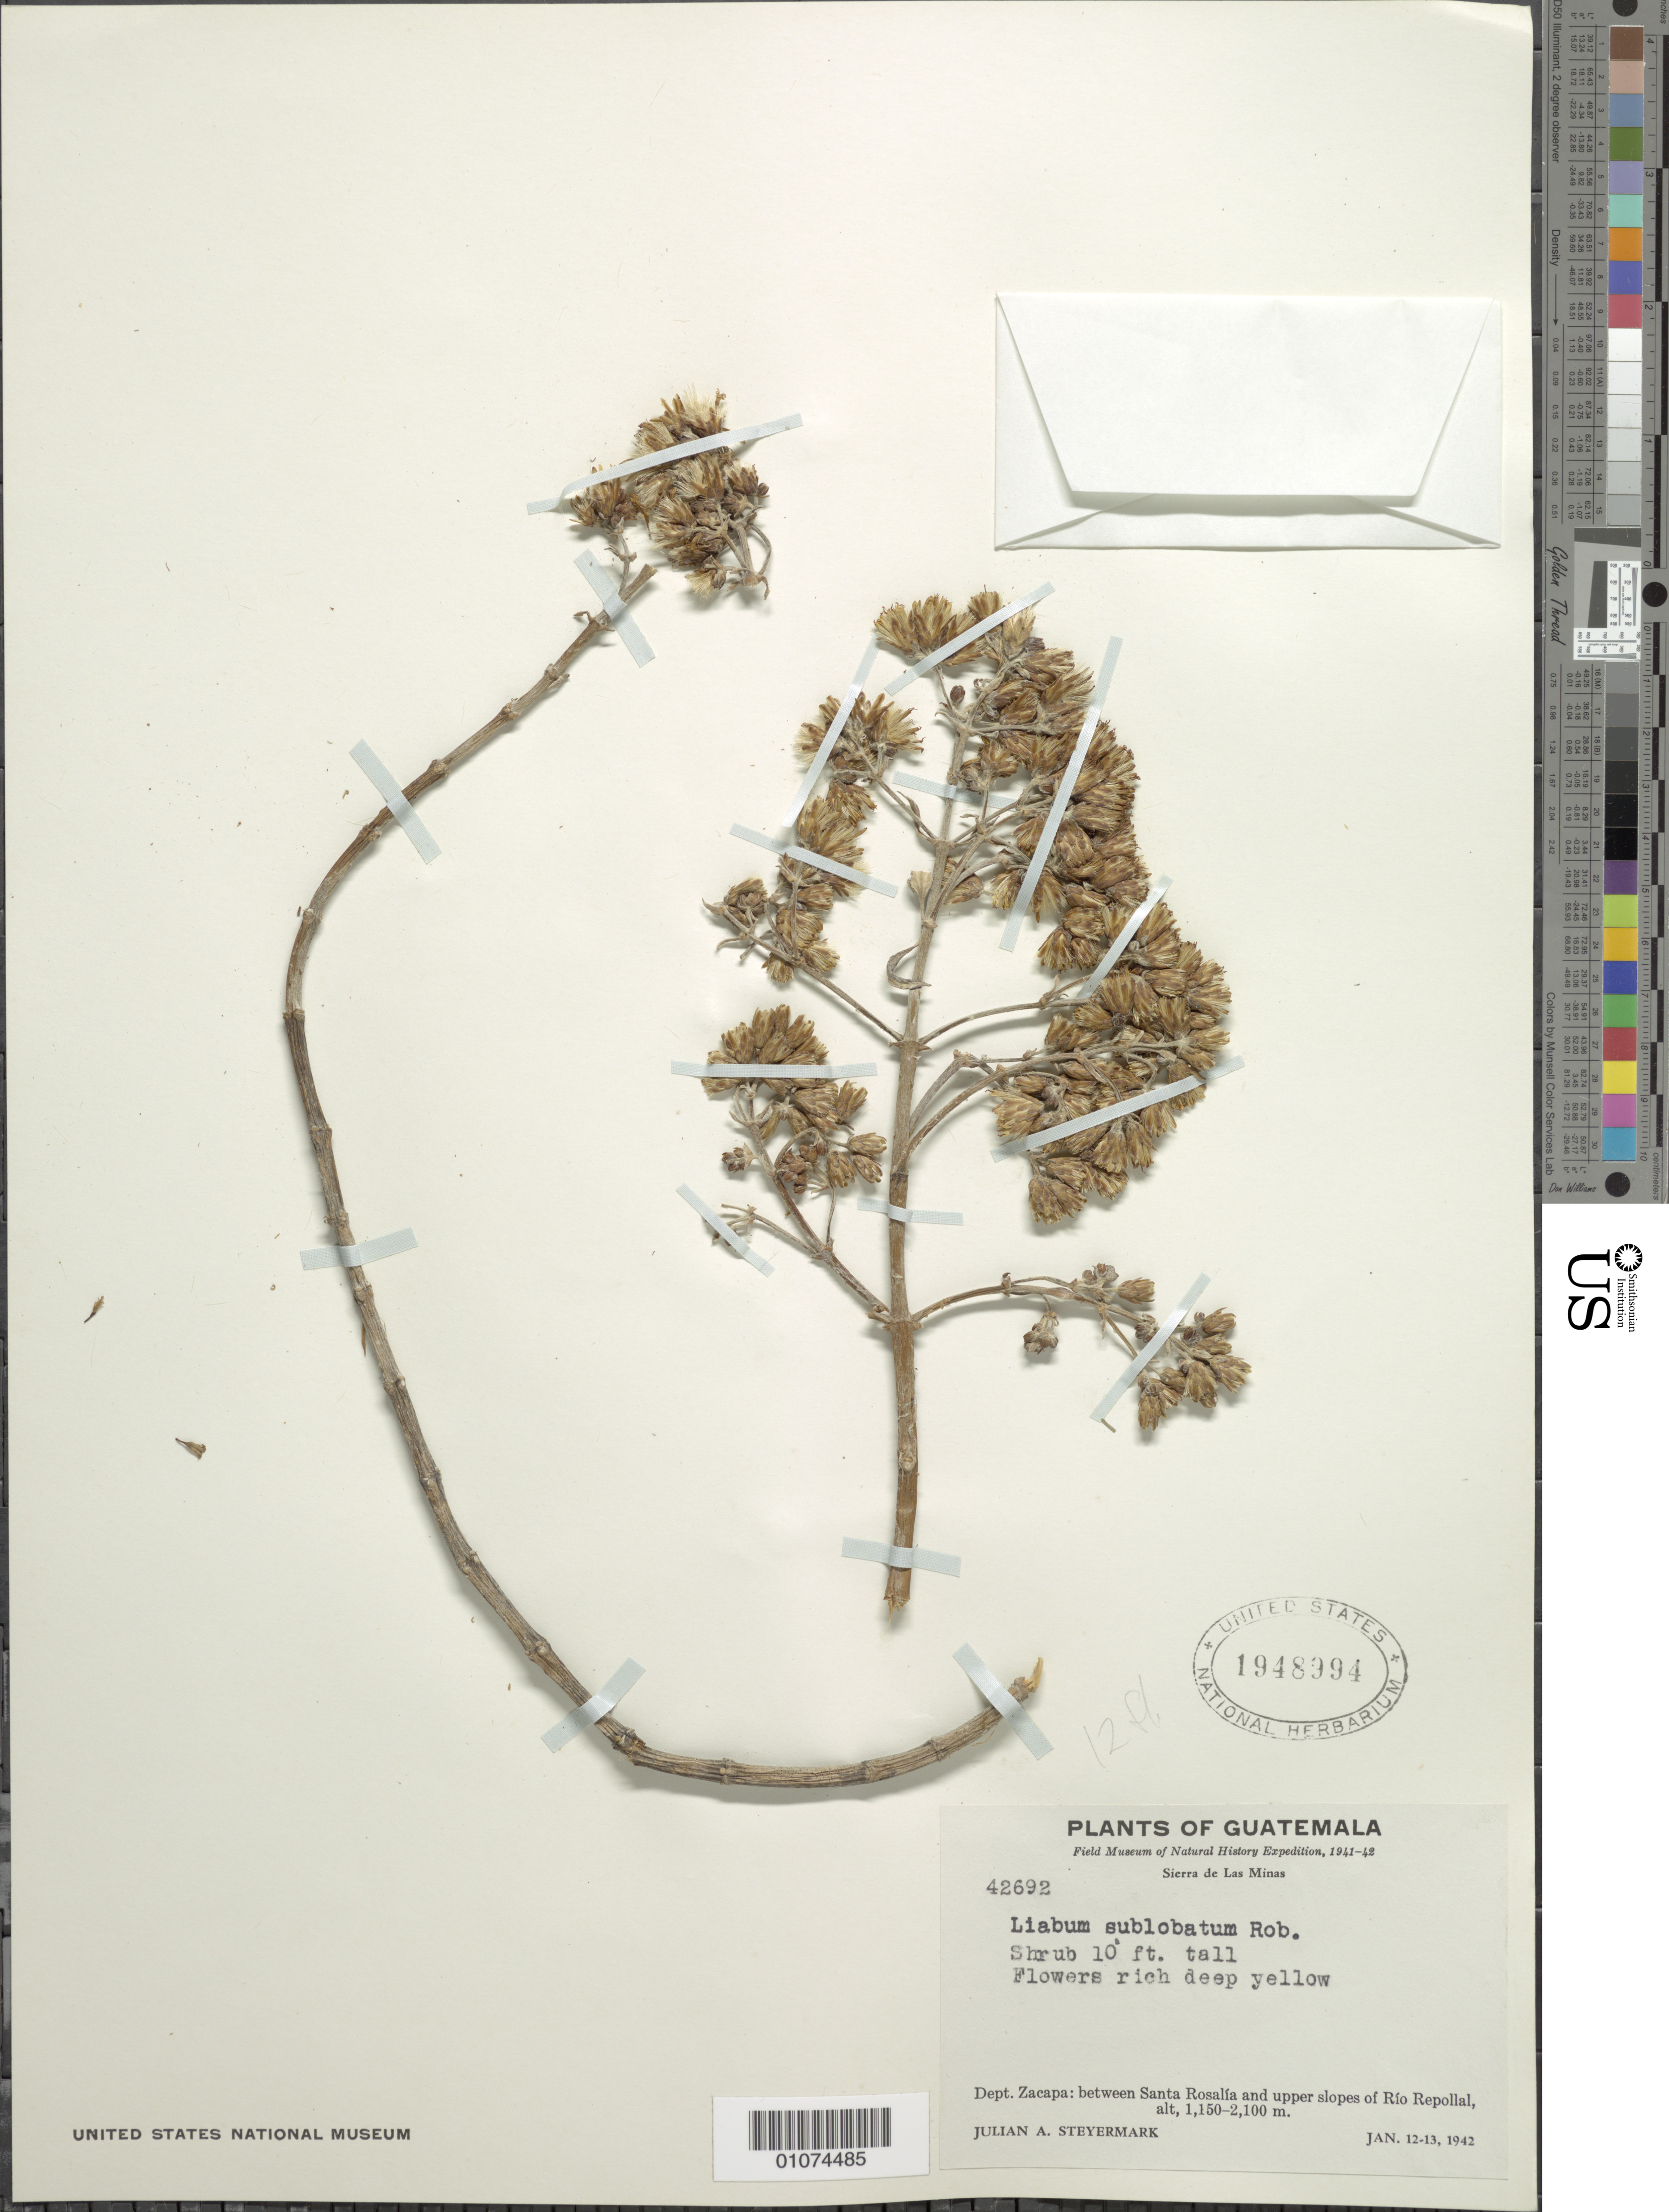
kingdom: Plantae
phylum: Tracheophyta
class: Magnoliopsida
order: Asterales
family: Asteraceae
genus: Sinclairia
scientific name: Sinclairia polyantha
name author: (Klatt) Rydb.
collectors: J. Steyermark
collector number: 42692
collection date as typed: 12 January 1942 to 13 January 1942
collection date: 1942-01-12/1942-01-13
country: Guatemala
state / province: Zacapa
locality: Santa Rosalia to upper slopes of Río Repollal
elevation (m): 1150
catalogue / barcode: US 1948994